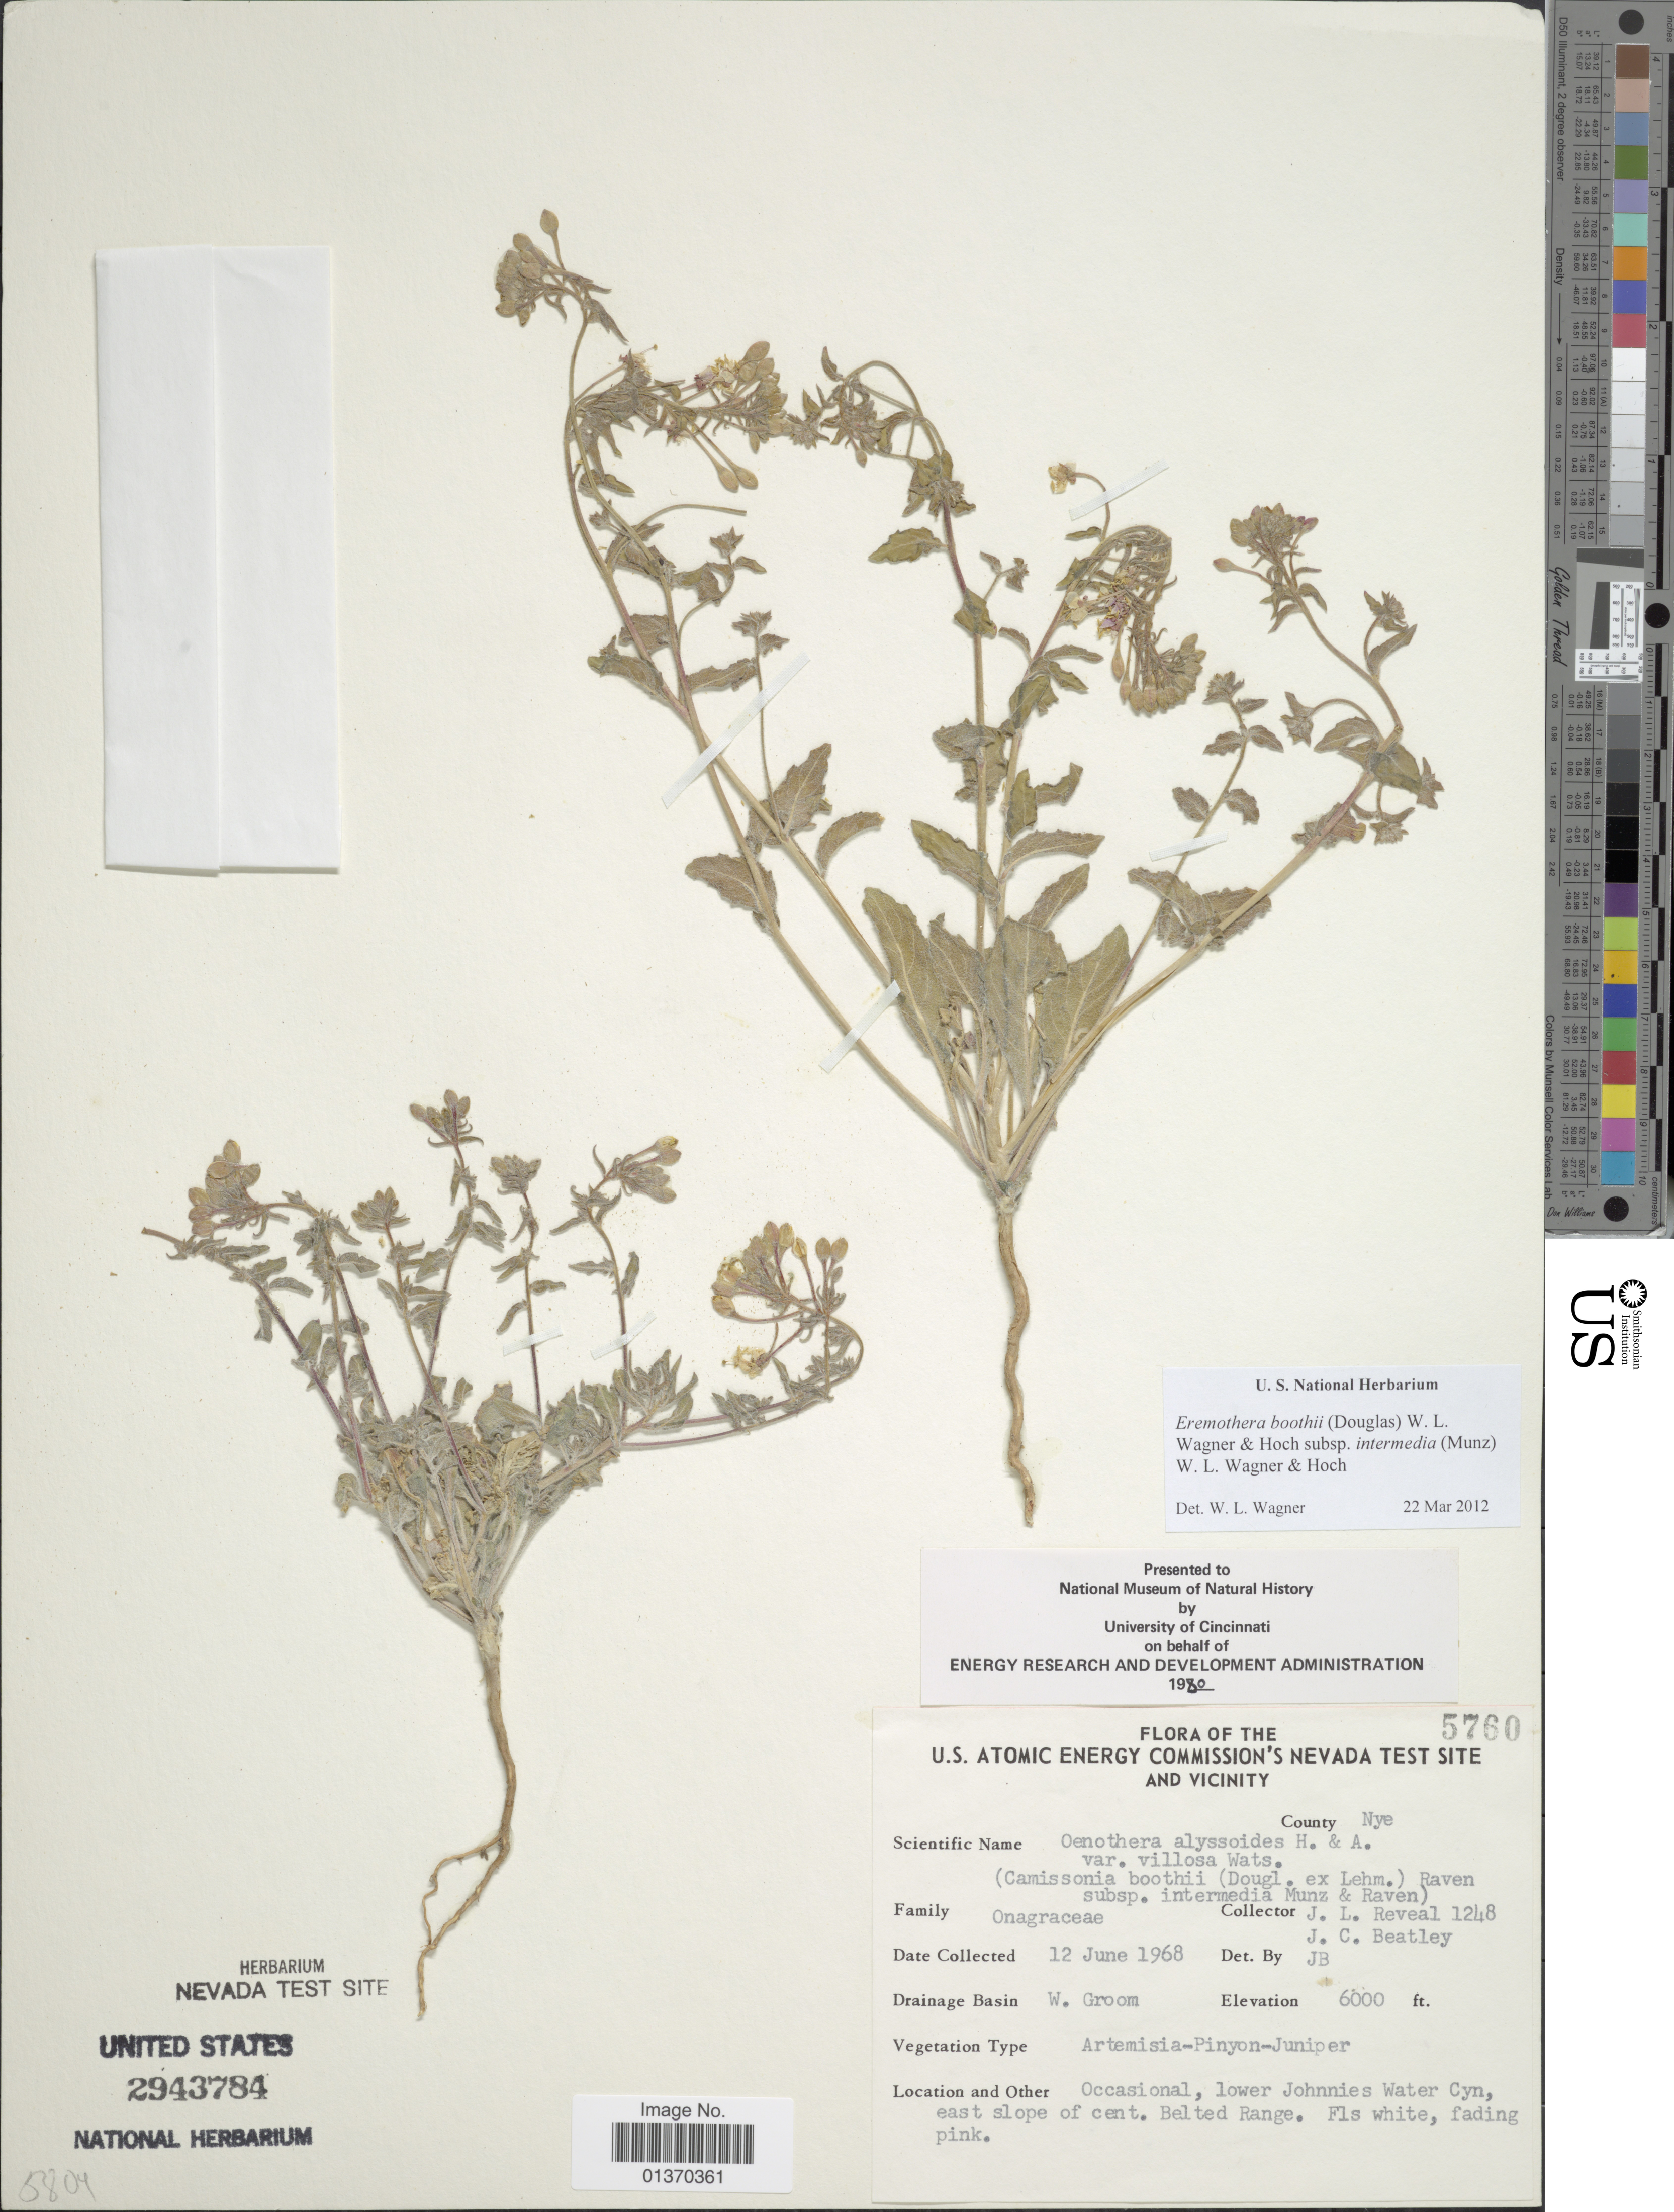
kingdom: Plantae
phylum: Tracheophyta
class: Magnoliopsida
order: Myrtales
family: Onagraceae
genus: Eremothera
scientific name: Eremothera boothii subsp. intermedia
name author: (Munz) W.L. Wagner & Hoch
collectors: J. L. Reveal & J. C. Beatley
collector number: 1248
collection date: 1968-06-12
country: United States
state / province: Nevada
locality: U. S. Atomic Energy Commission's Nevada Test Site and Vicinity, W. Groom, lower Johnnies Water Cyn, east slope of cent. Belted Range. County Nye.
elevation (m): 1829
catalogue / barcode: US 2943784